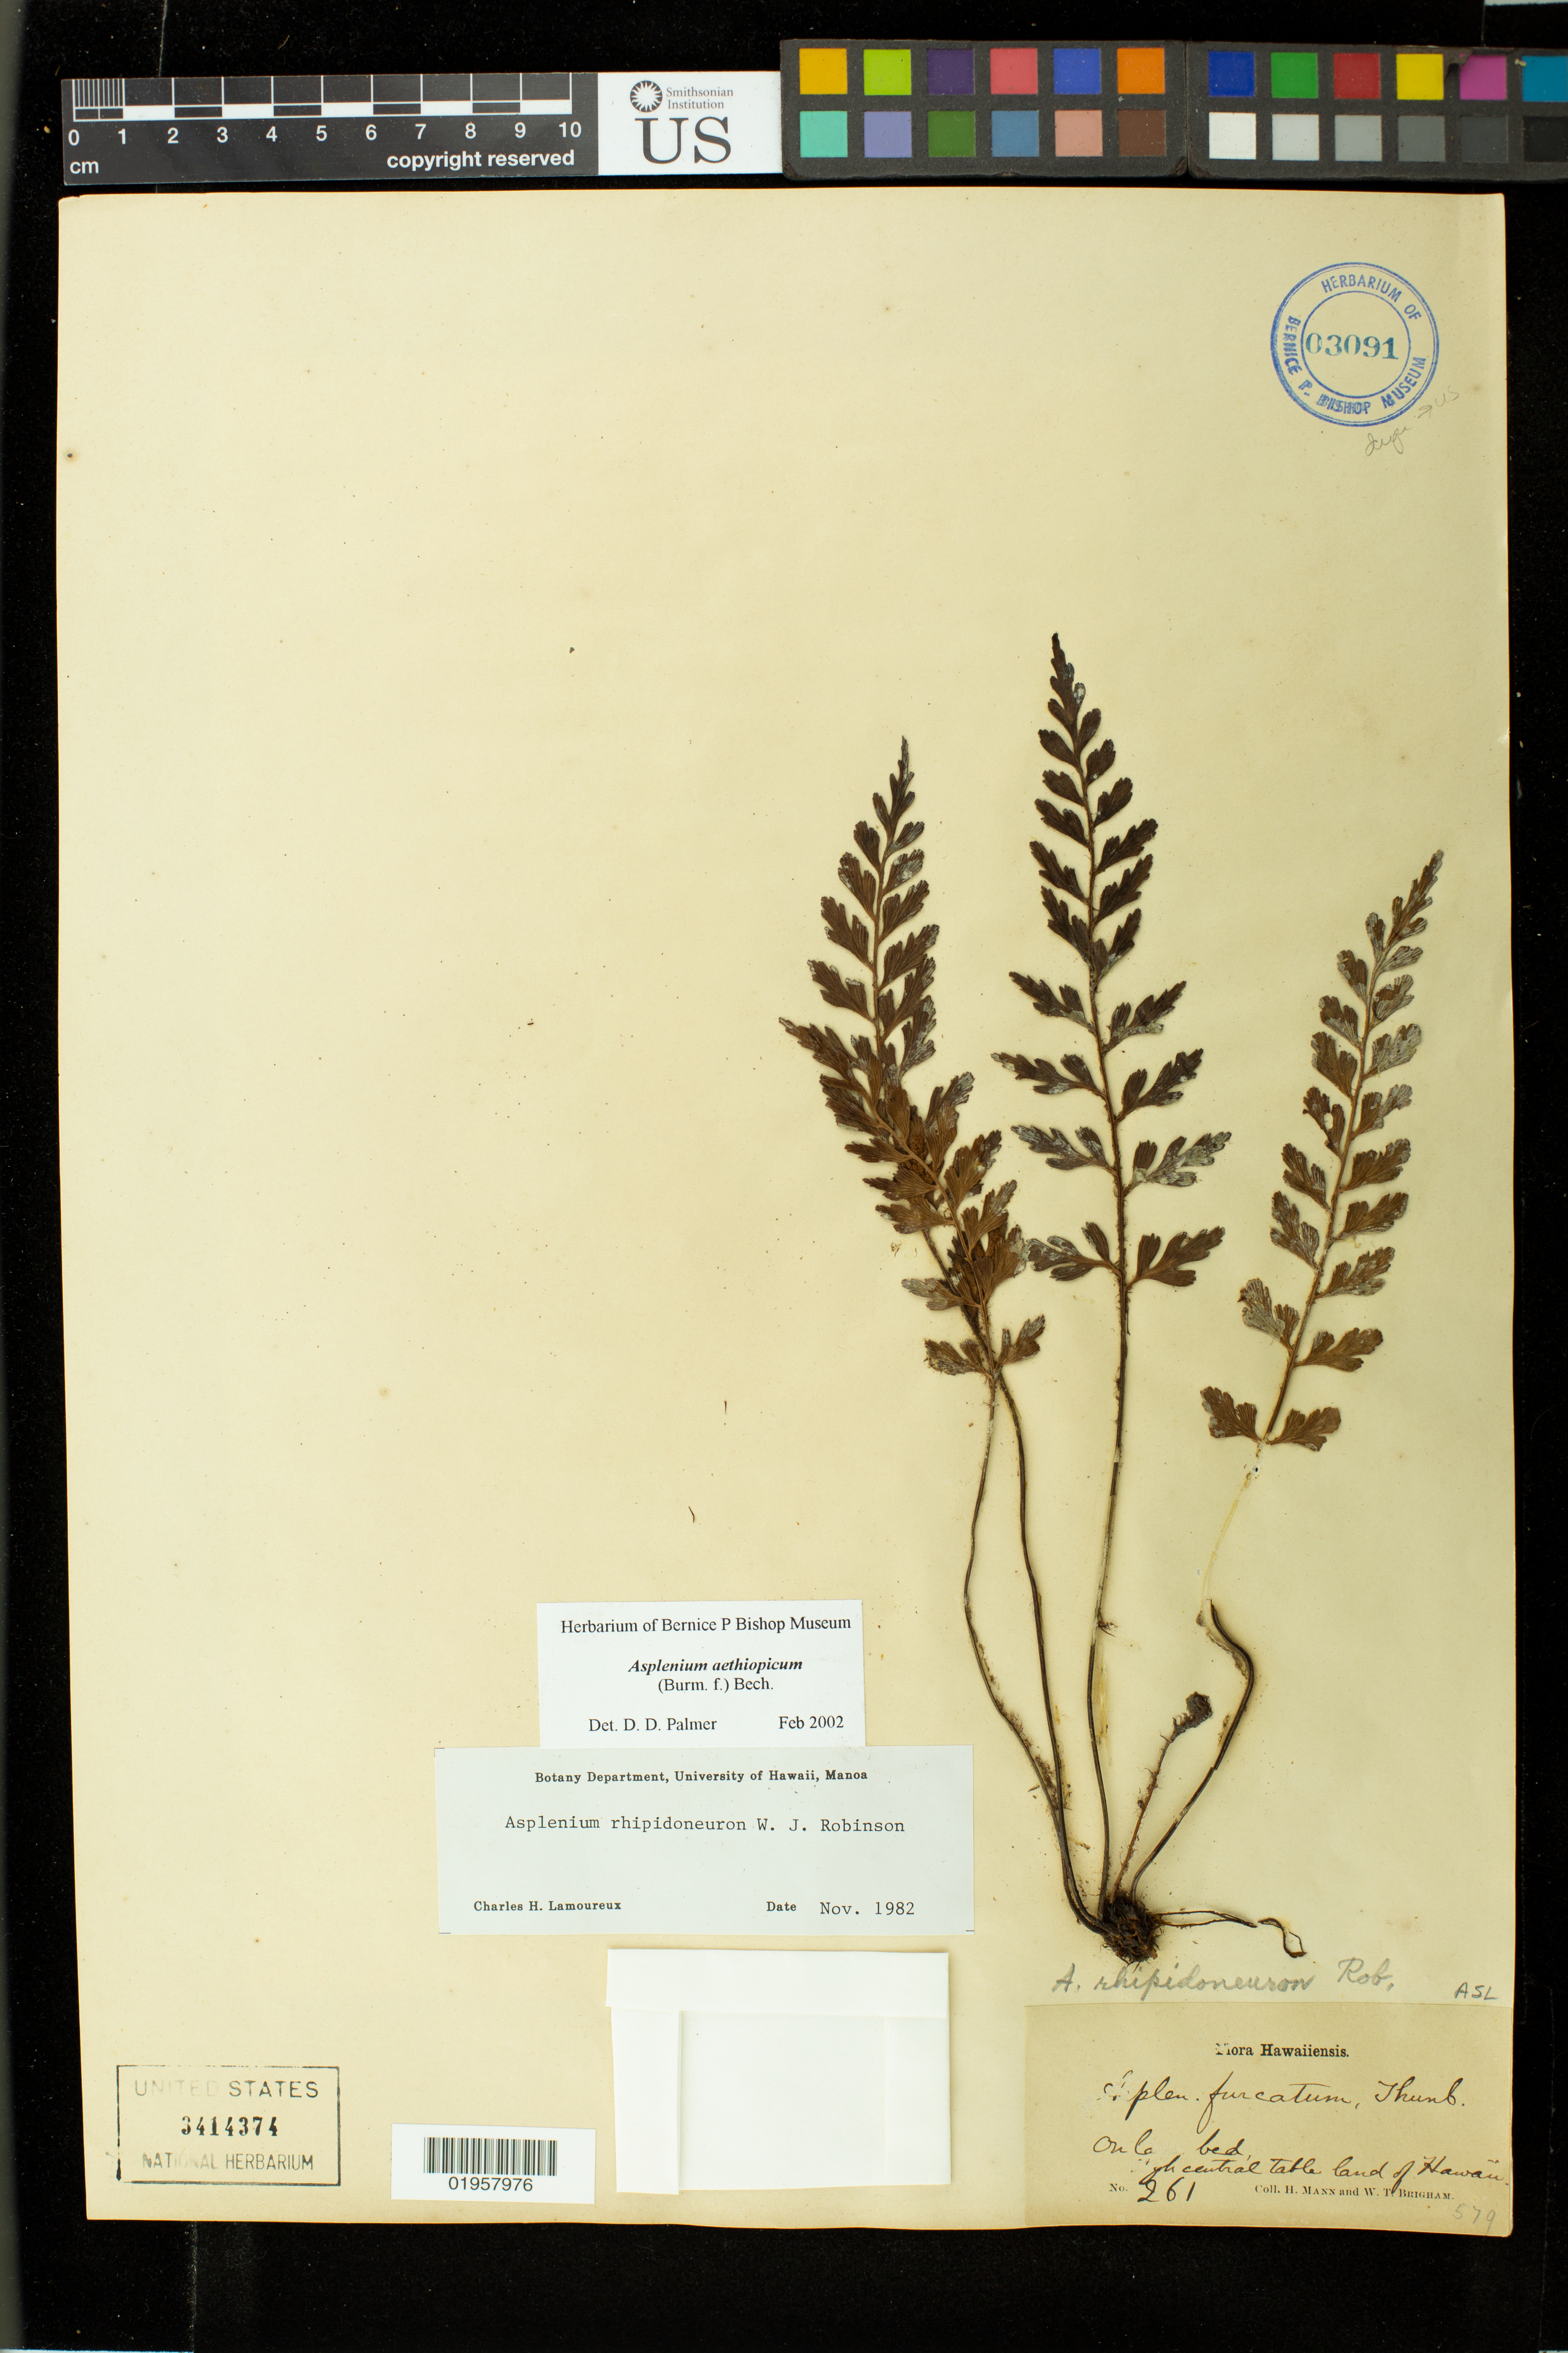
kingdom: Plantae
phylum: Tracheophyta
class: Polypodiopsida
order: Polypodiales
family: Aspleniaceae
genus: Asplenium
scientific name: Asplenium aethiopicum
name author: (Burm. f.) Bech.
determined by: Palmer, D. D.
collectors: H. Mann & W. T. Brigham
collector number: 261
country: United States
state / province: Hawaii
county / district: Honolulu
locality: Oahu [?] Central table land of Hawaii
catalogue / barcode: US 3414374